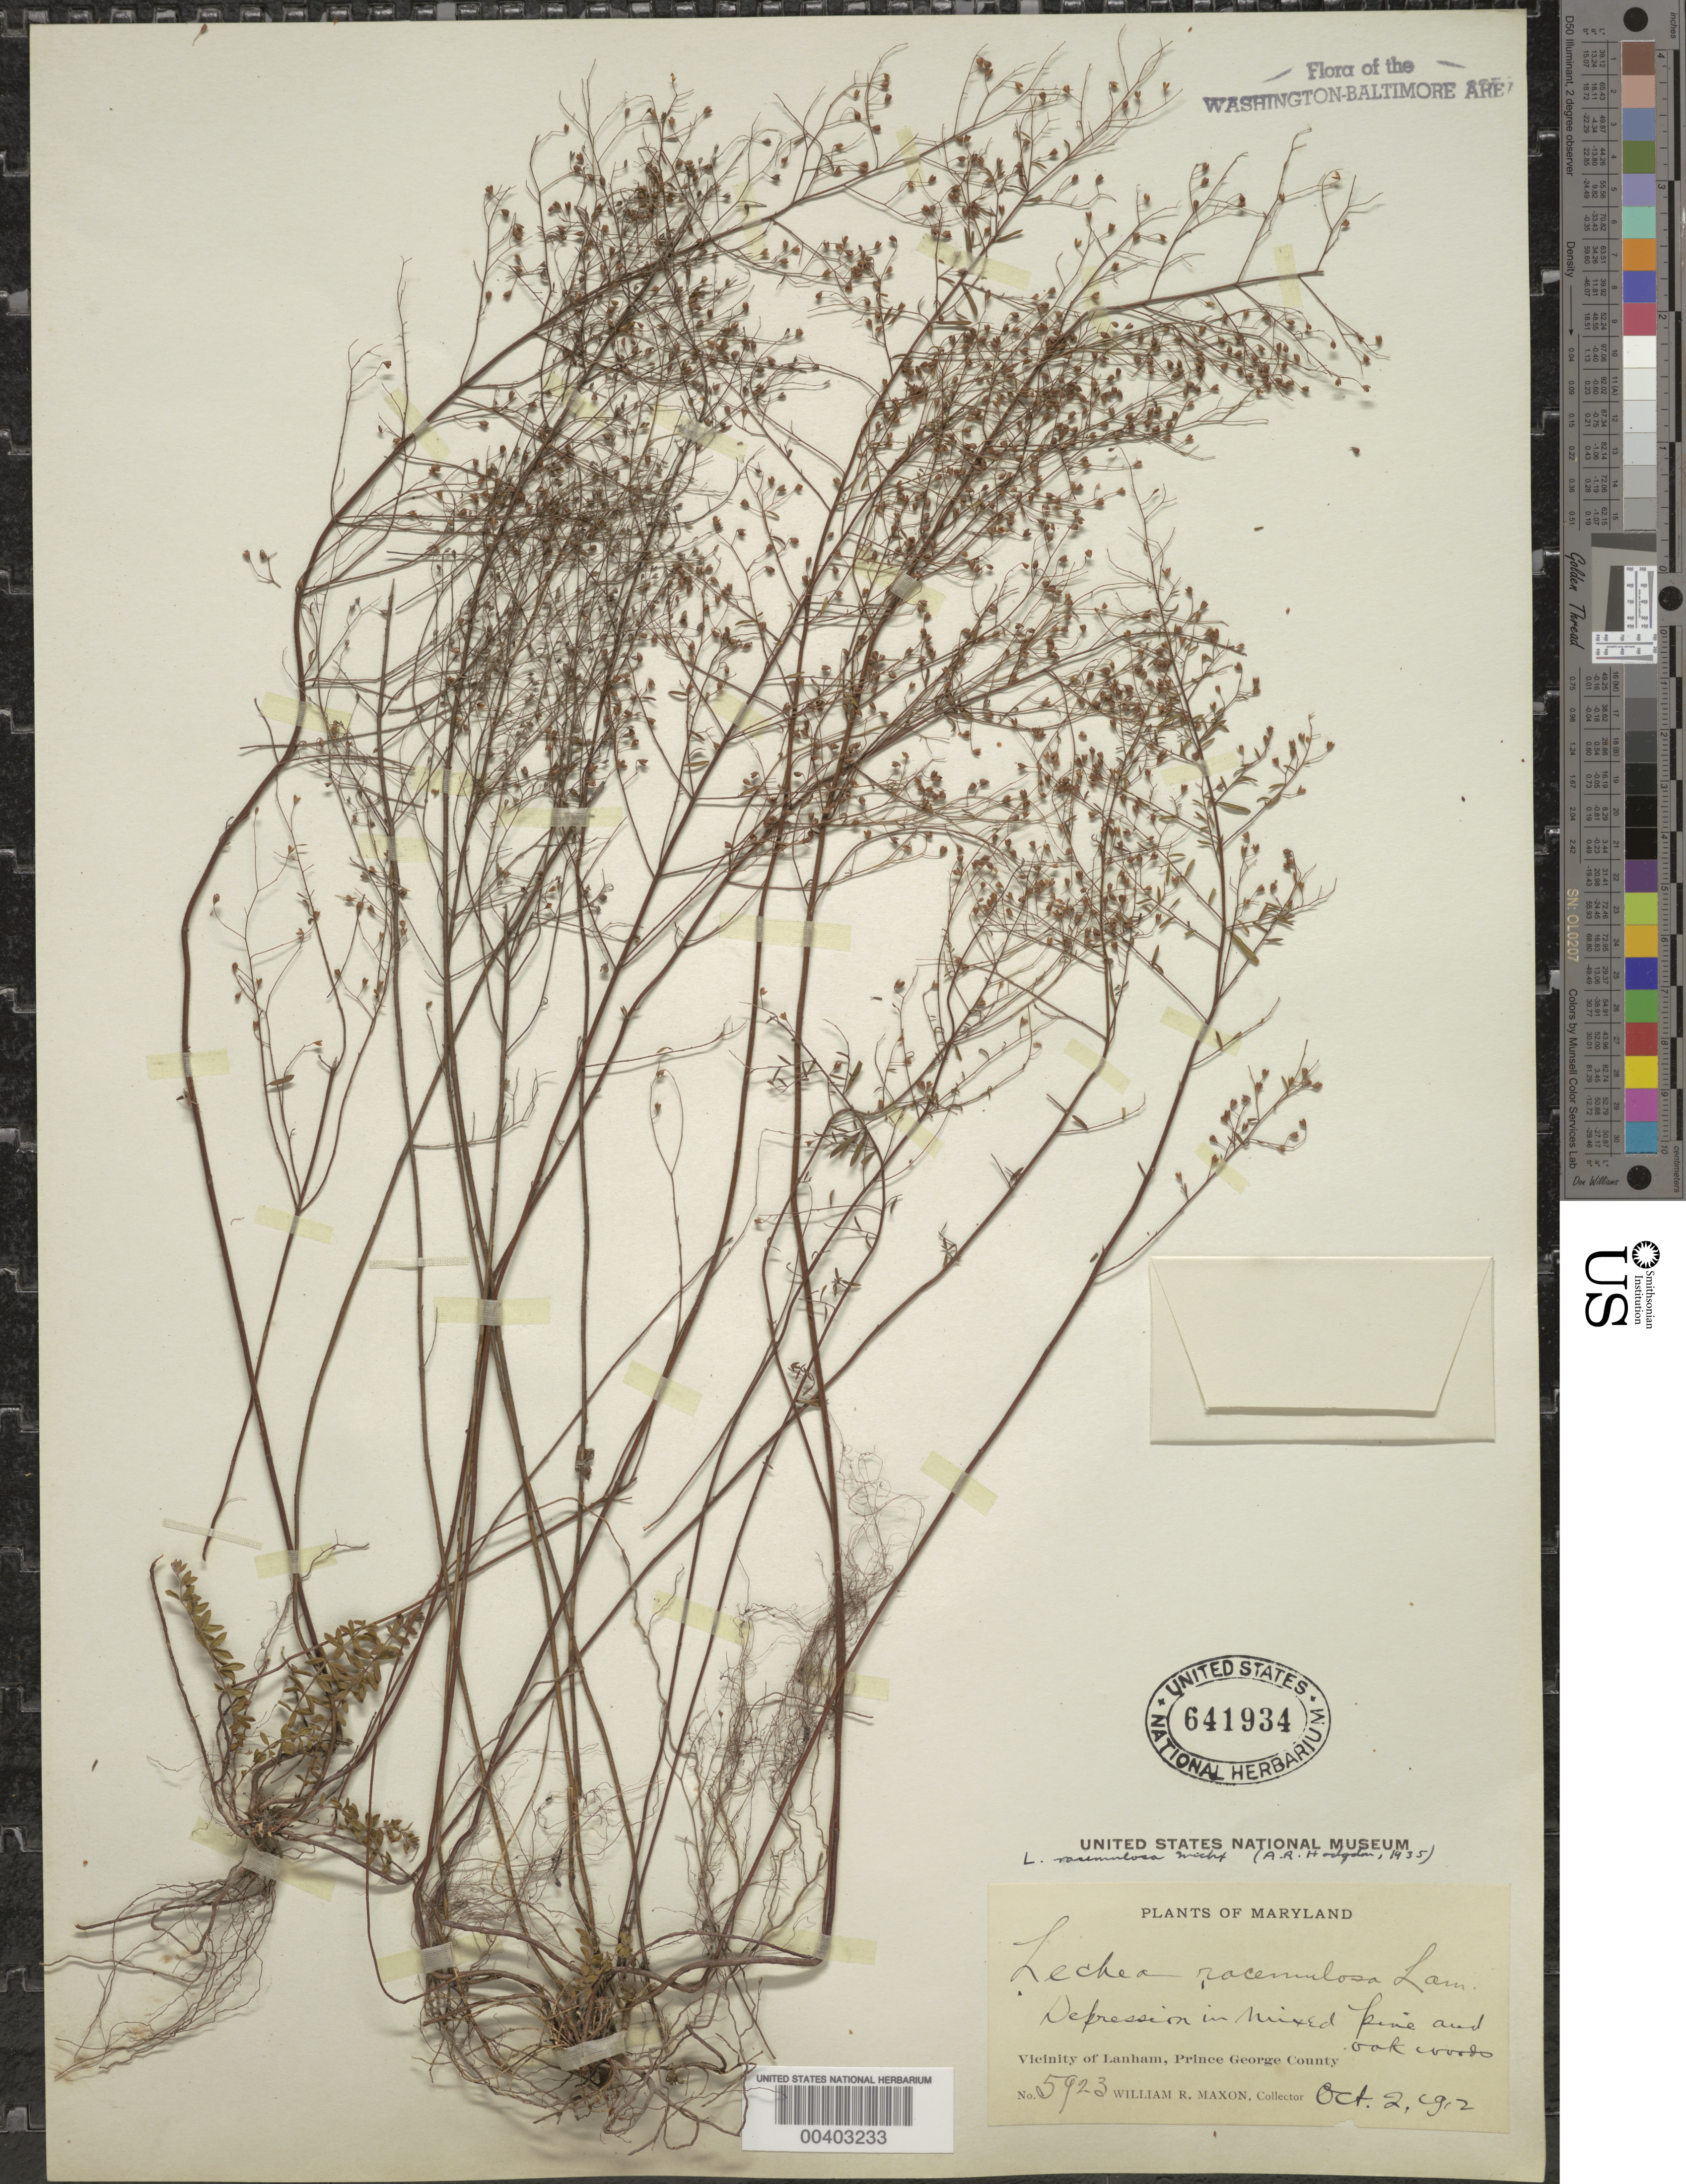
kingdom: Plantae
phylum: Tracheophyta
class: Magnoliopsida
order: Malvales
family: Cistaceae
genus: Lechea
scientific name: Lechea racemulosa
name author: Michx.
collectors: W. R. Maxon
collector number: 5923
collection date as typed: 02 Oct 1912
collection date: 1912-10-02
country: United States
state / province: Maryland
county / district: Prince George's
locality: Lanham vicinity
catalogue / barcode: US 641934